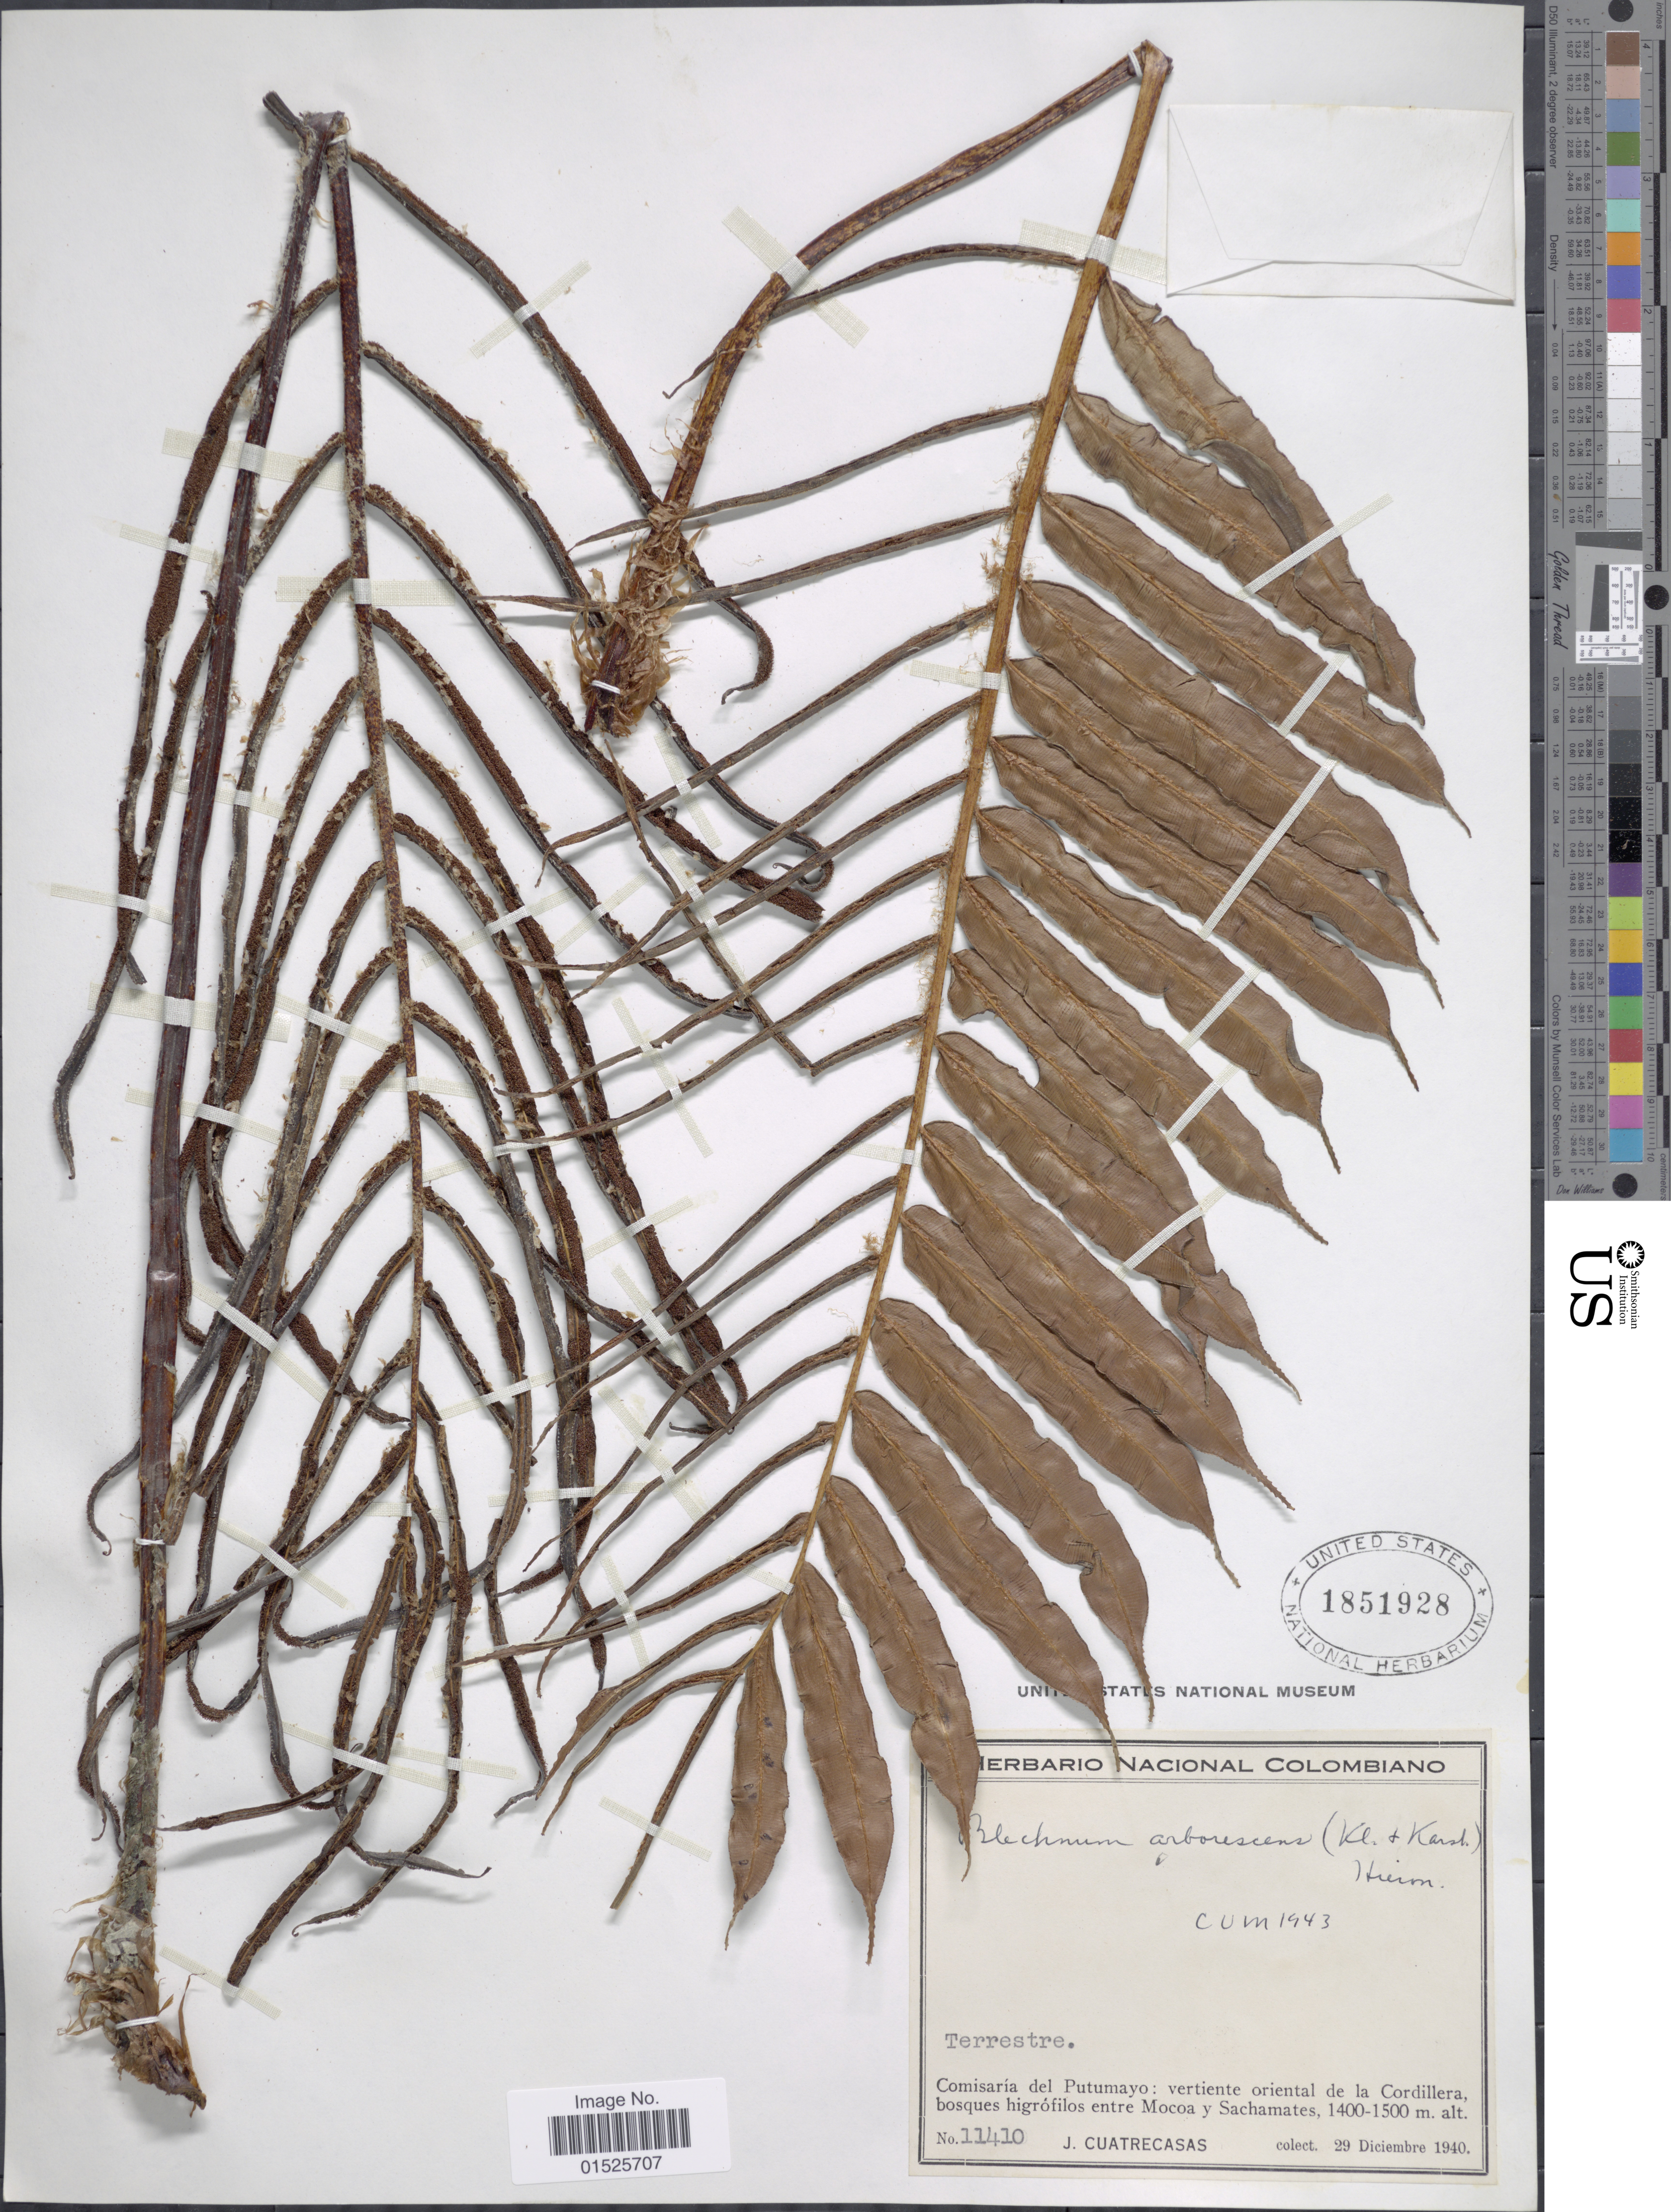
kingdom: Plantae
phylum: Tracheophyta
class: Polypodiopsida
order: Polypodiales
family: Blechnaceae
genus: Blechnum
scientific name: Blechnum cordatum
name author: (Desv.) Hieron.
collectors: J. Cuatrecasas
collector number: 11410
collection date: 1940-12-29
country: Colombia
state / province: Putumayo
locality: Vertiente oriental de la Cordillera, bosques higrófilos entre Mocoa y Sachamates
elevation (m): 1400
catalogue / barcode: US 1851928